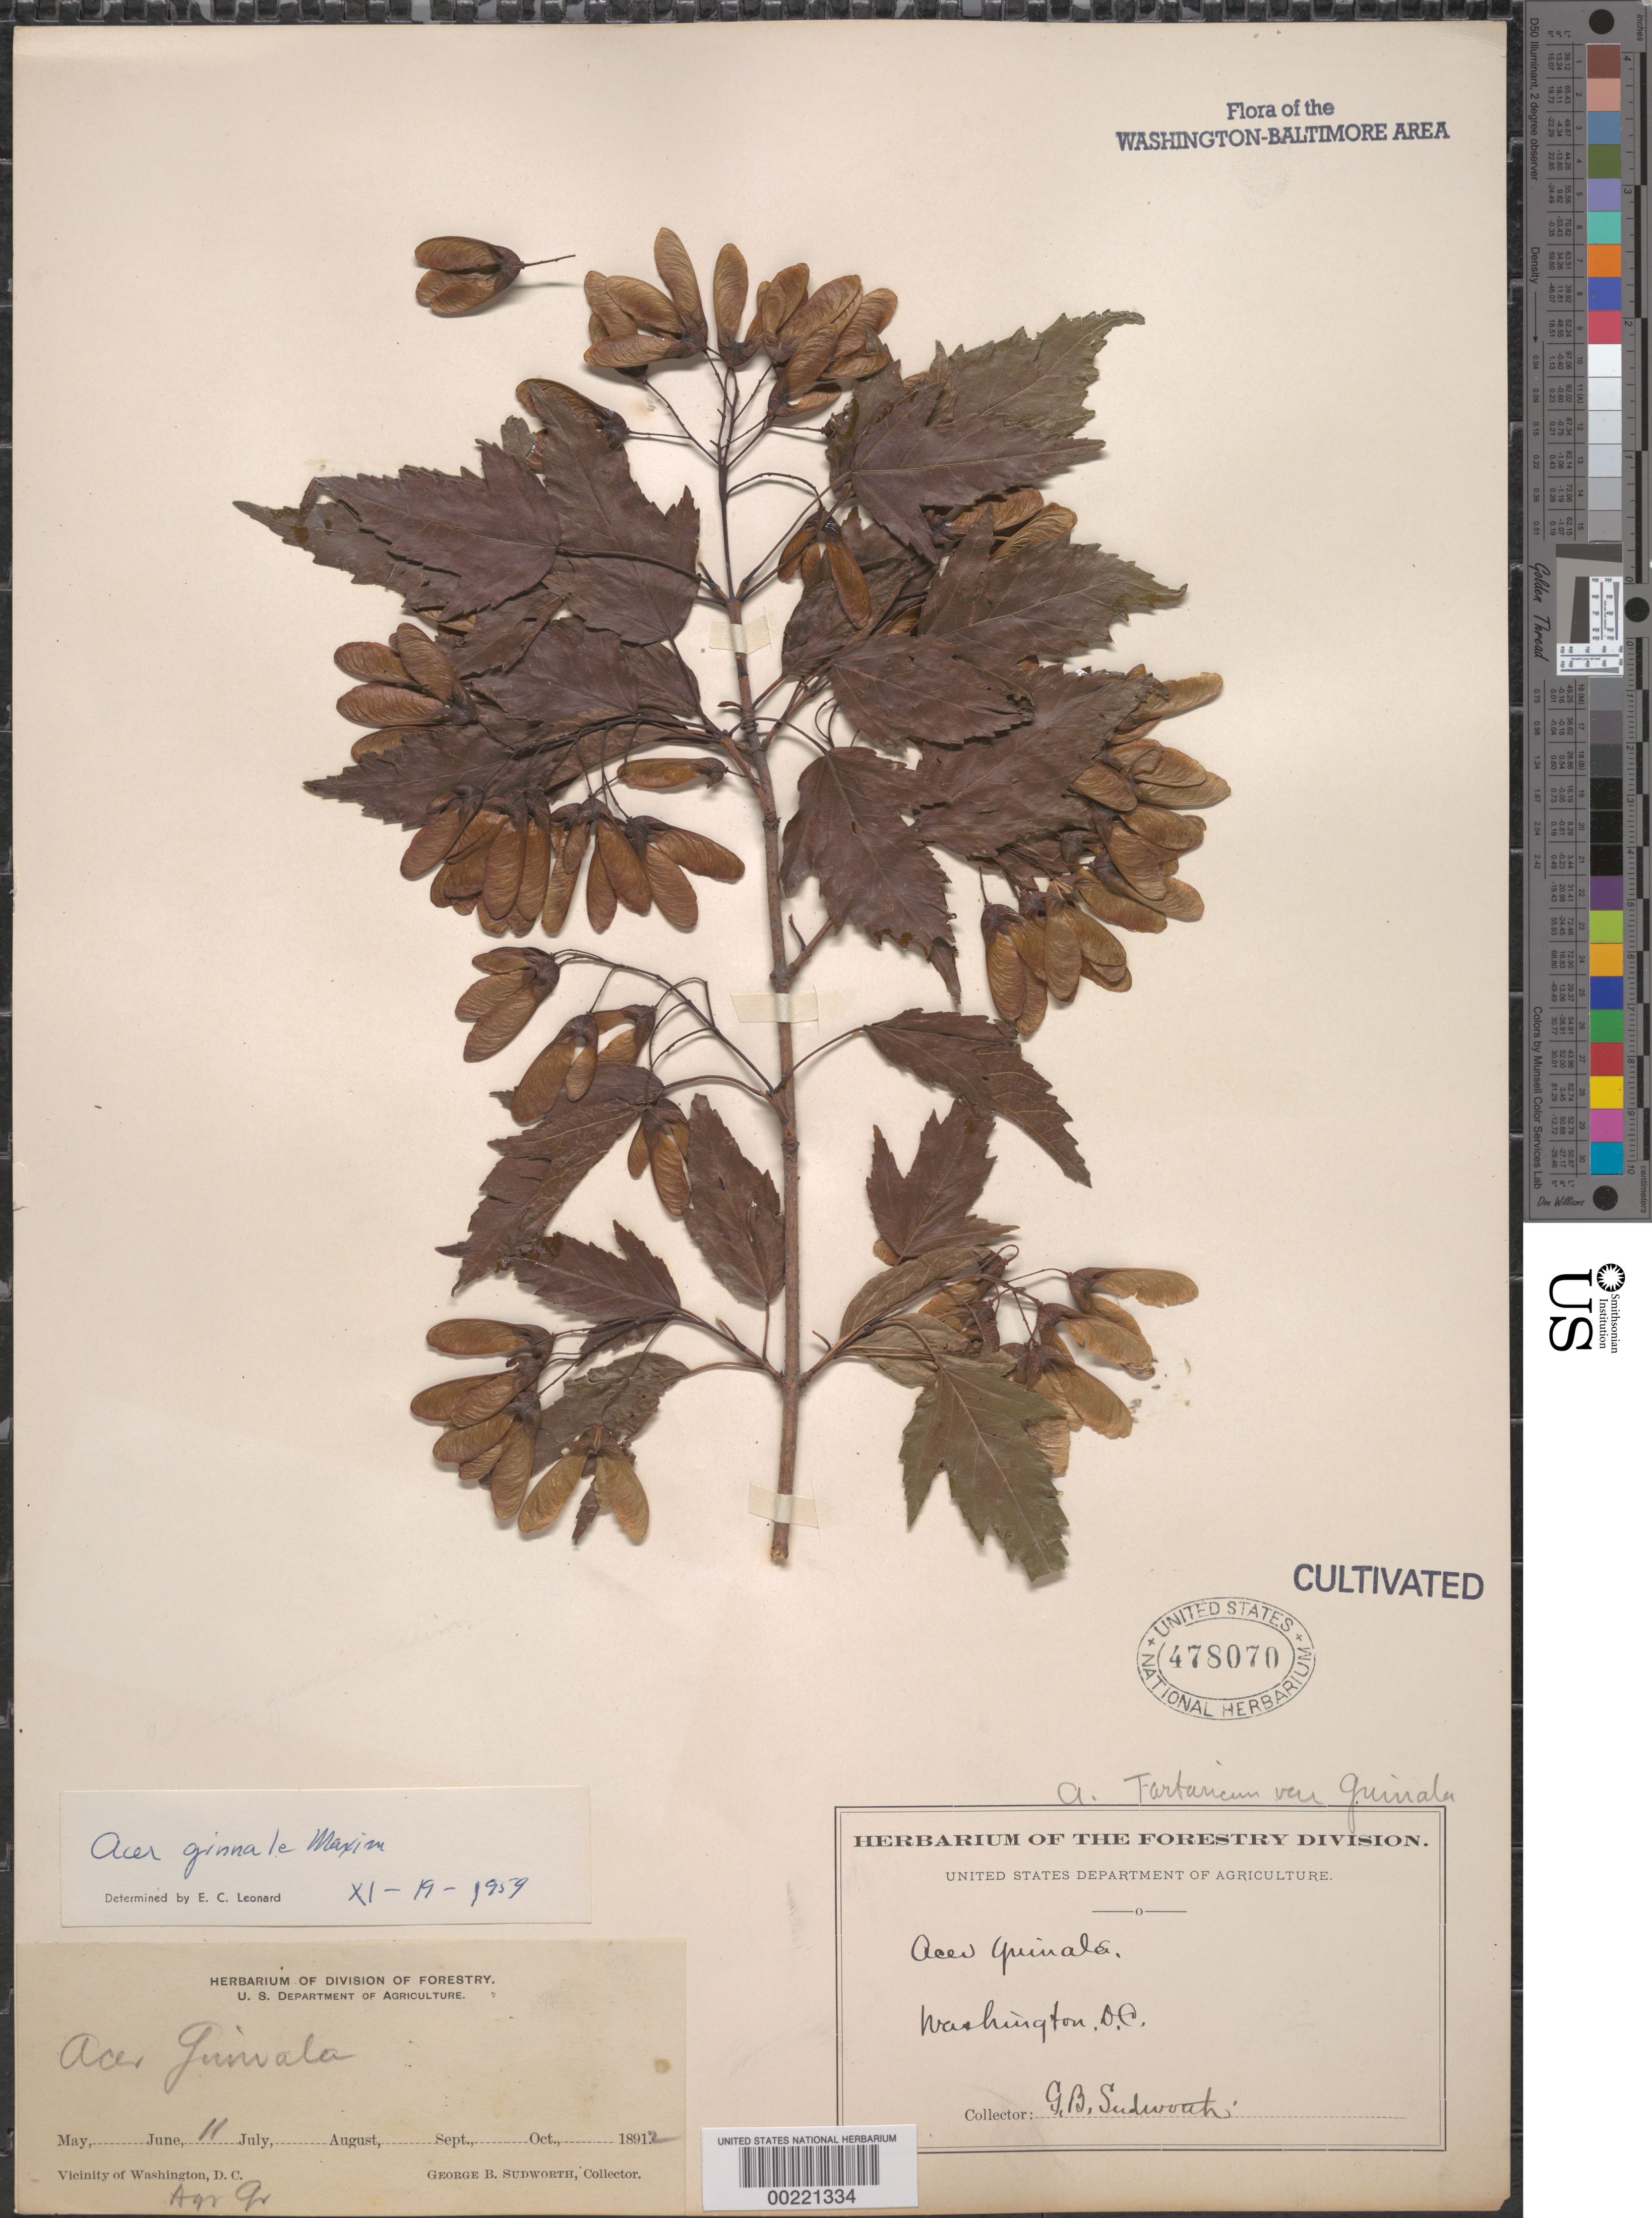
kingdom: Plantae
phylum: Tracheophyta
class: Magnoliopsida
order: Sapindales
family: Sapindaceae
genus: Acer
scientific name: Acer tataricum var. ginnala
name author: (Maxim.) Maxim.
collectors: G. B. Sudworth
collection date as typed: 11 Jun 1892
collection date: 1892-06-11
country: United States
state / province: District of Columbia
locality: Department of Agriculture grounds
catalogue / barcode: US 478070